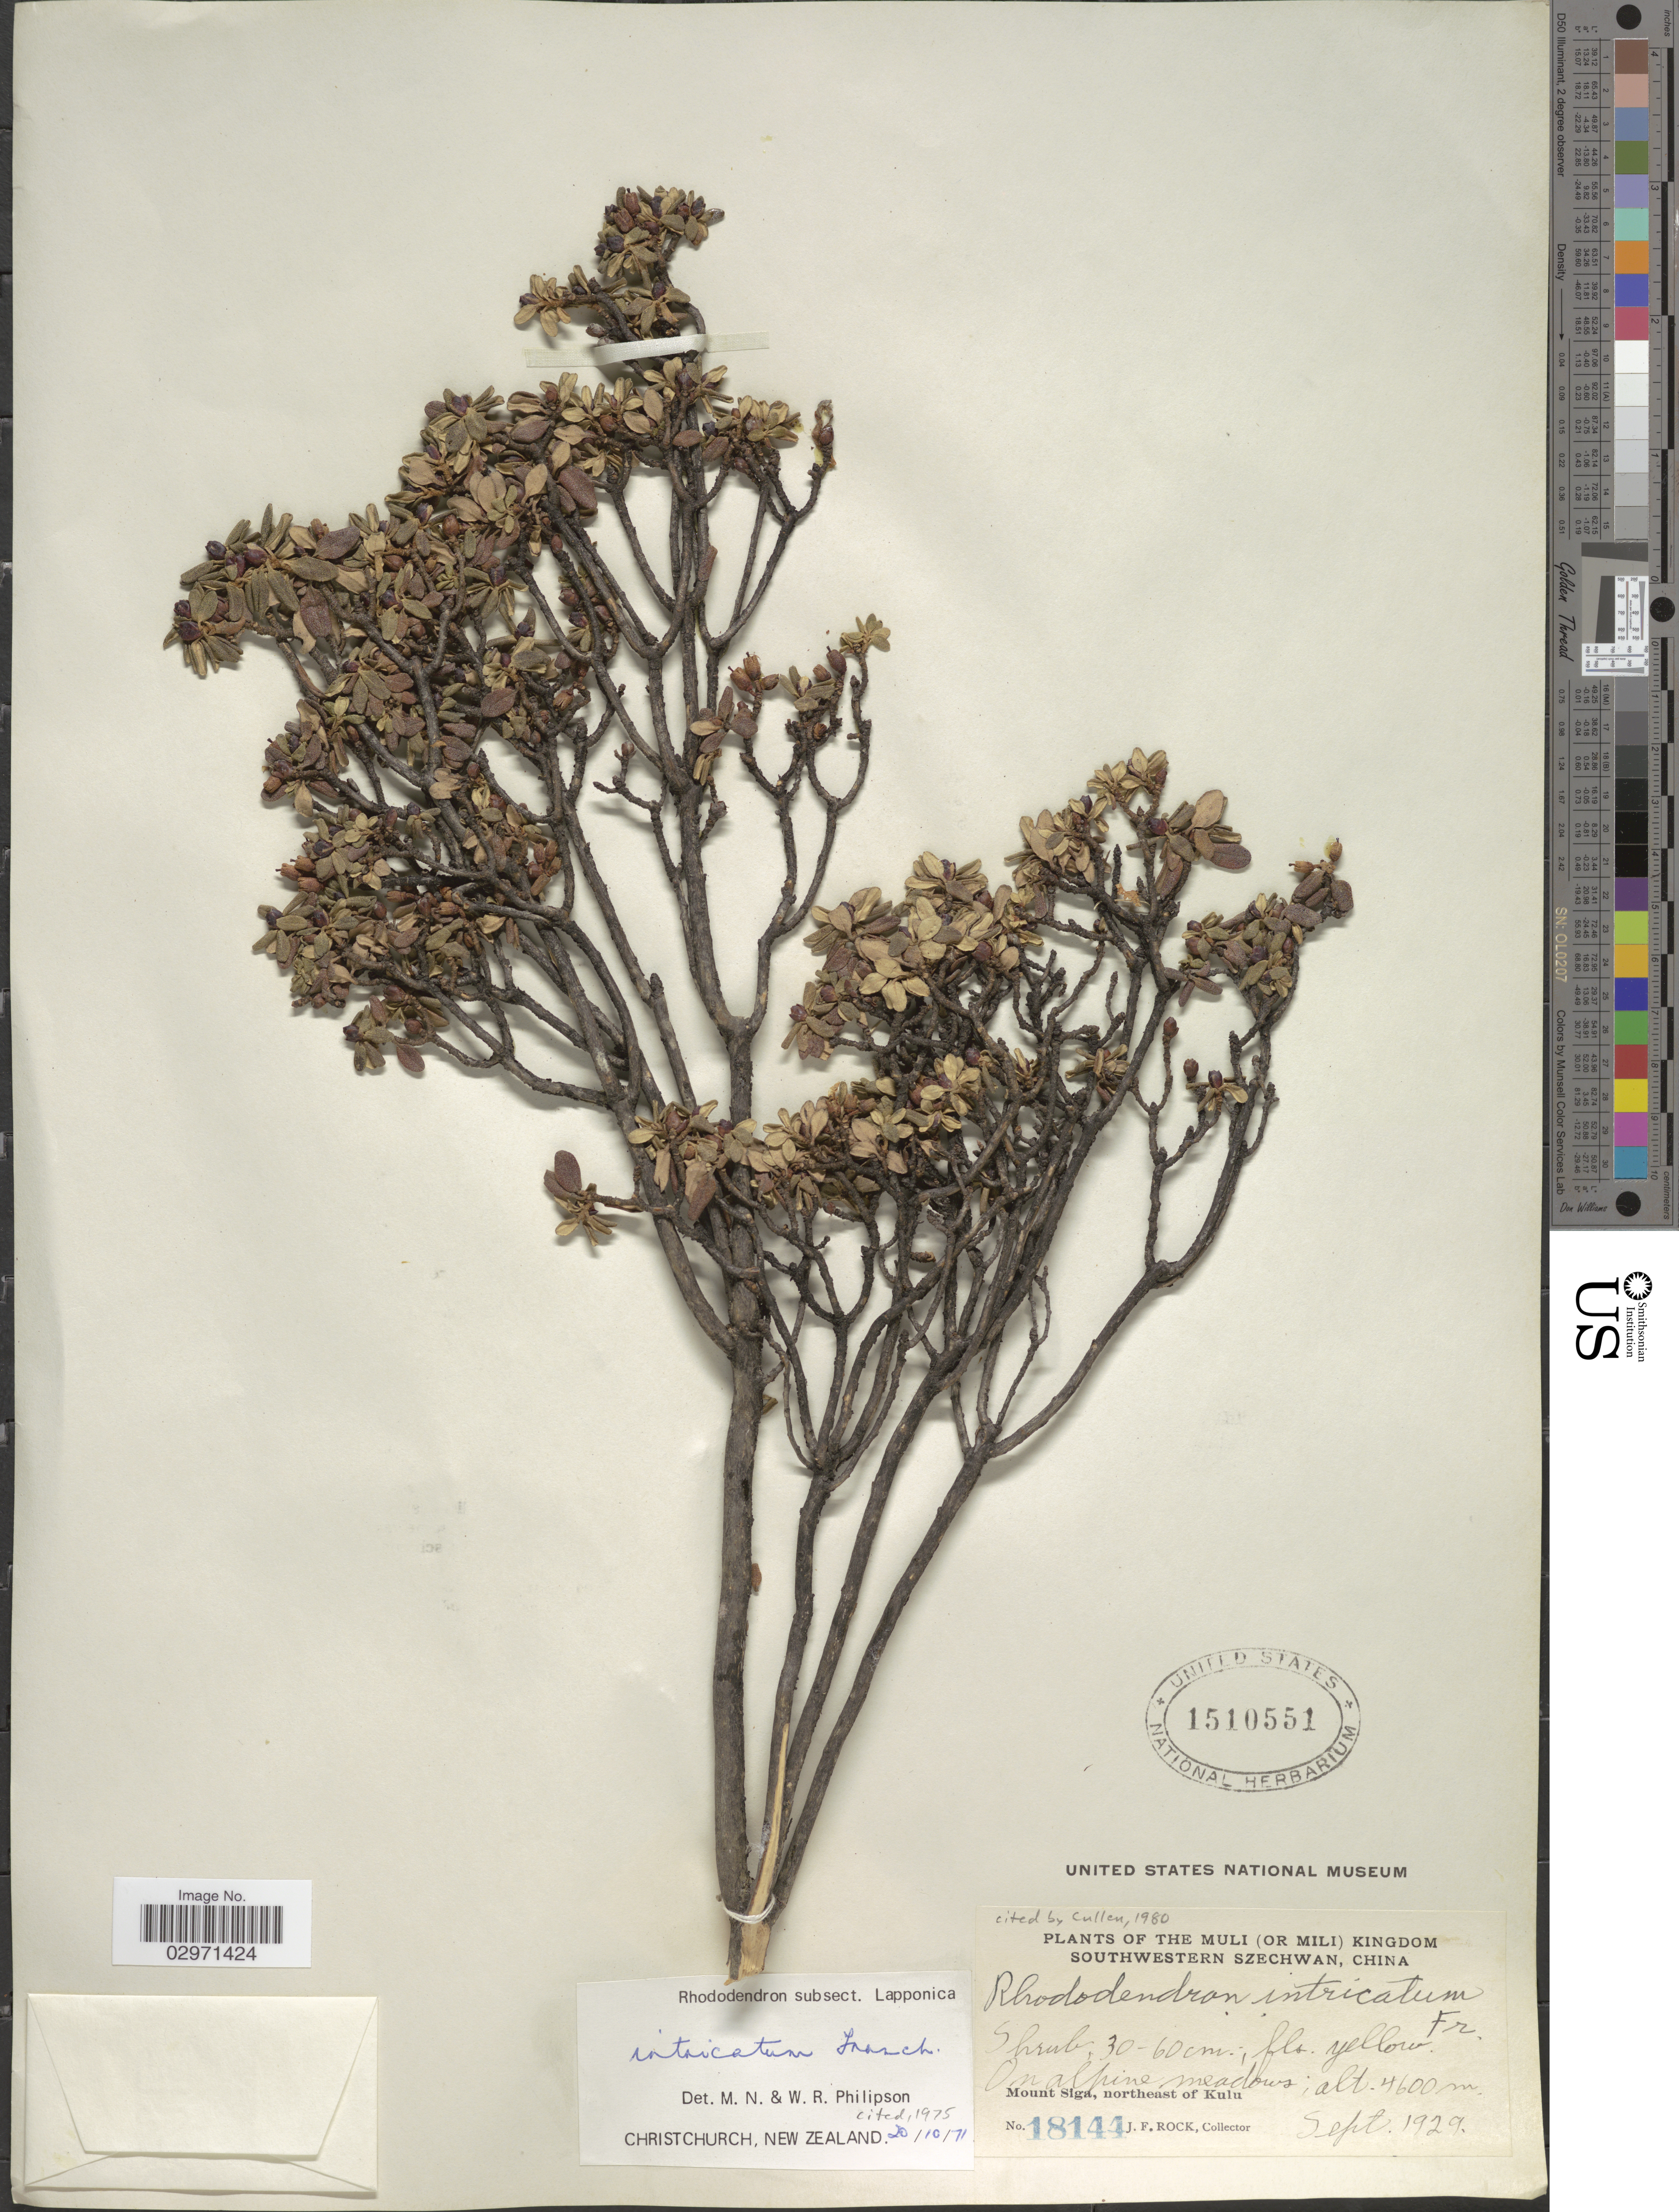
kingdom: Plantae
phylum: Tracheophyta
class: Magnoliopsida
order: Ericales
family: Ericaceae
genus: Rhododendron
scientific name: Rhododendron intricatum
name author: Franch.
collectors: J. Rock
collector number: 18144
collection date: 1929-09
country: China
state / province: Sichuan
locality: Muli (Or Mili) Kingdom Southwestern Szechwan. In alpine meadows. Mount Siga, northeast of Kulu.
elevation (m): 4600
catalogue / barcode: US 1510551